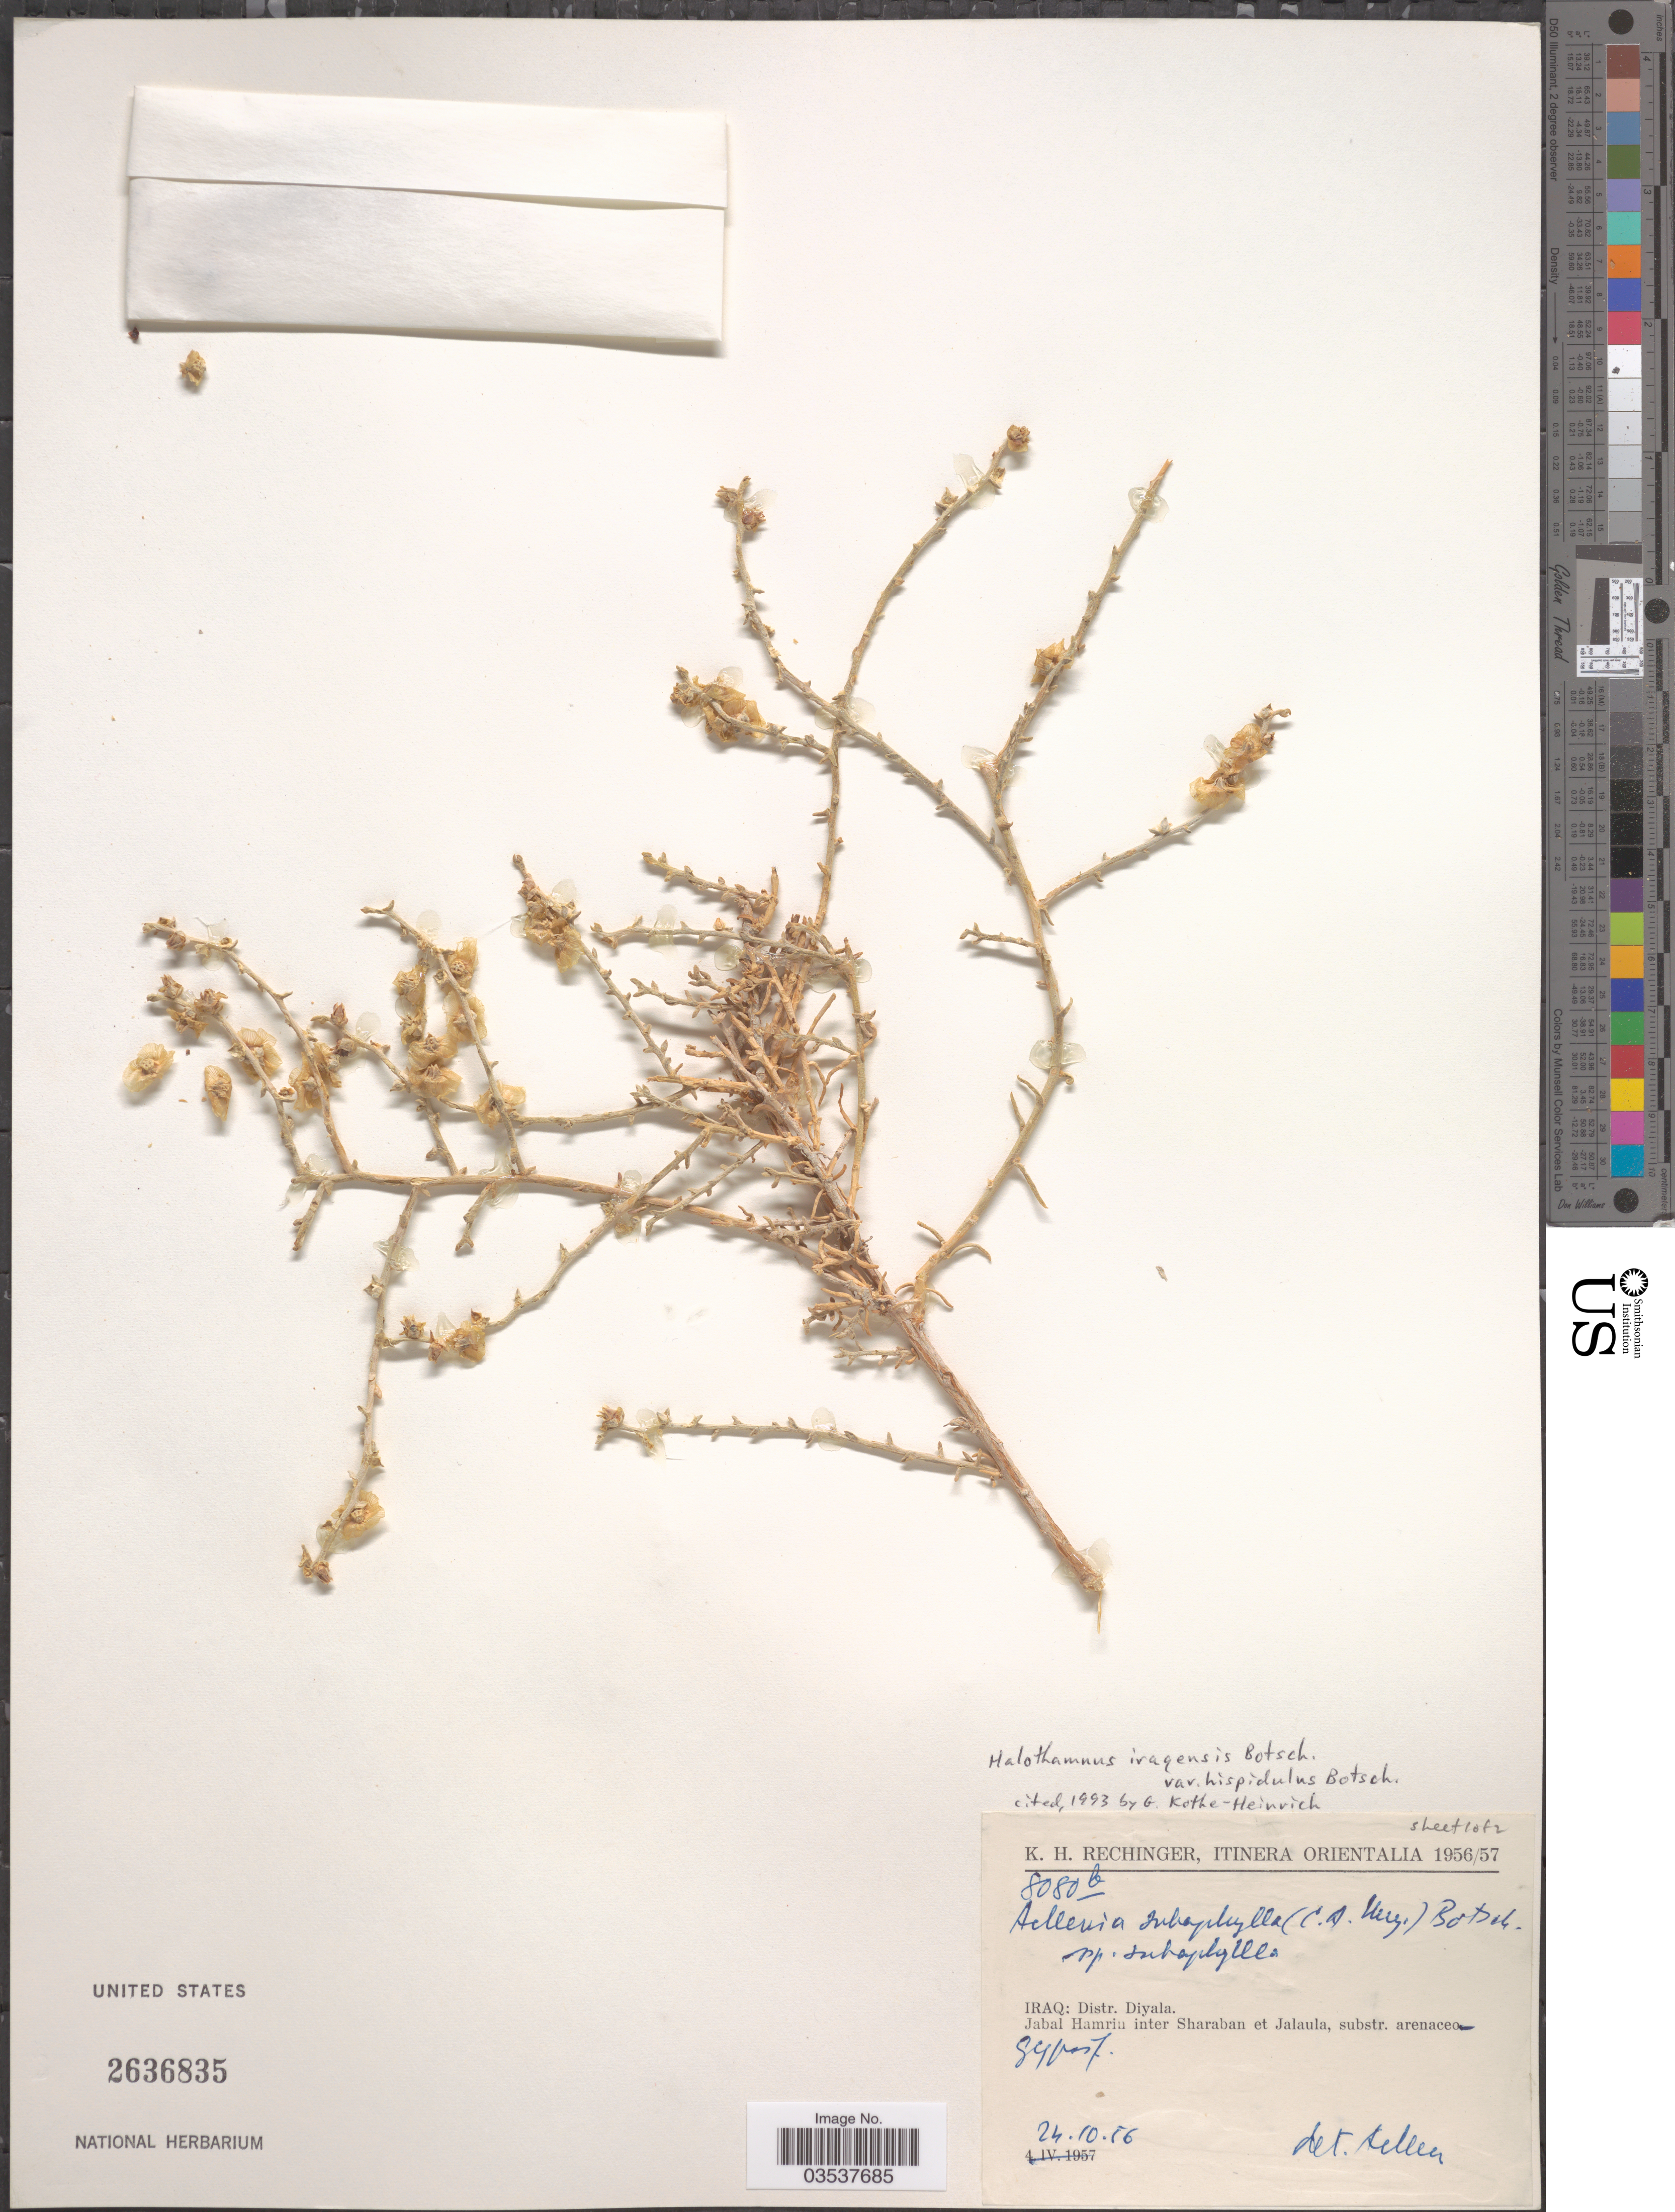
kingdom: Plantae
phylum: Tracheophyta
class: Magnoliopsida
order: Caryophyllales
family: Amaranthaceae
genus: Halothamnus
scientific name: Halothamnus iraqensis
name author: Botsch.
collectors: K. H. Rechinger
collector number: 8080b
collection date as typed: Transcribed d/m/y: 24/10/56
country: Iraq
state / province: Diyala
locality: Itinera Orientalia. Distr. Diyala. Jabal Hamria inter Sharaban et Jalaula, substr. arenaceo-sypast [interpreted].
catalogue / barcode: US 2636835